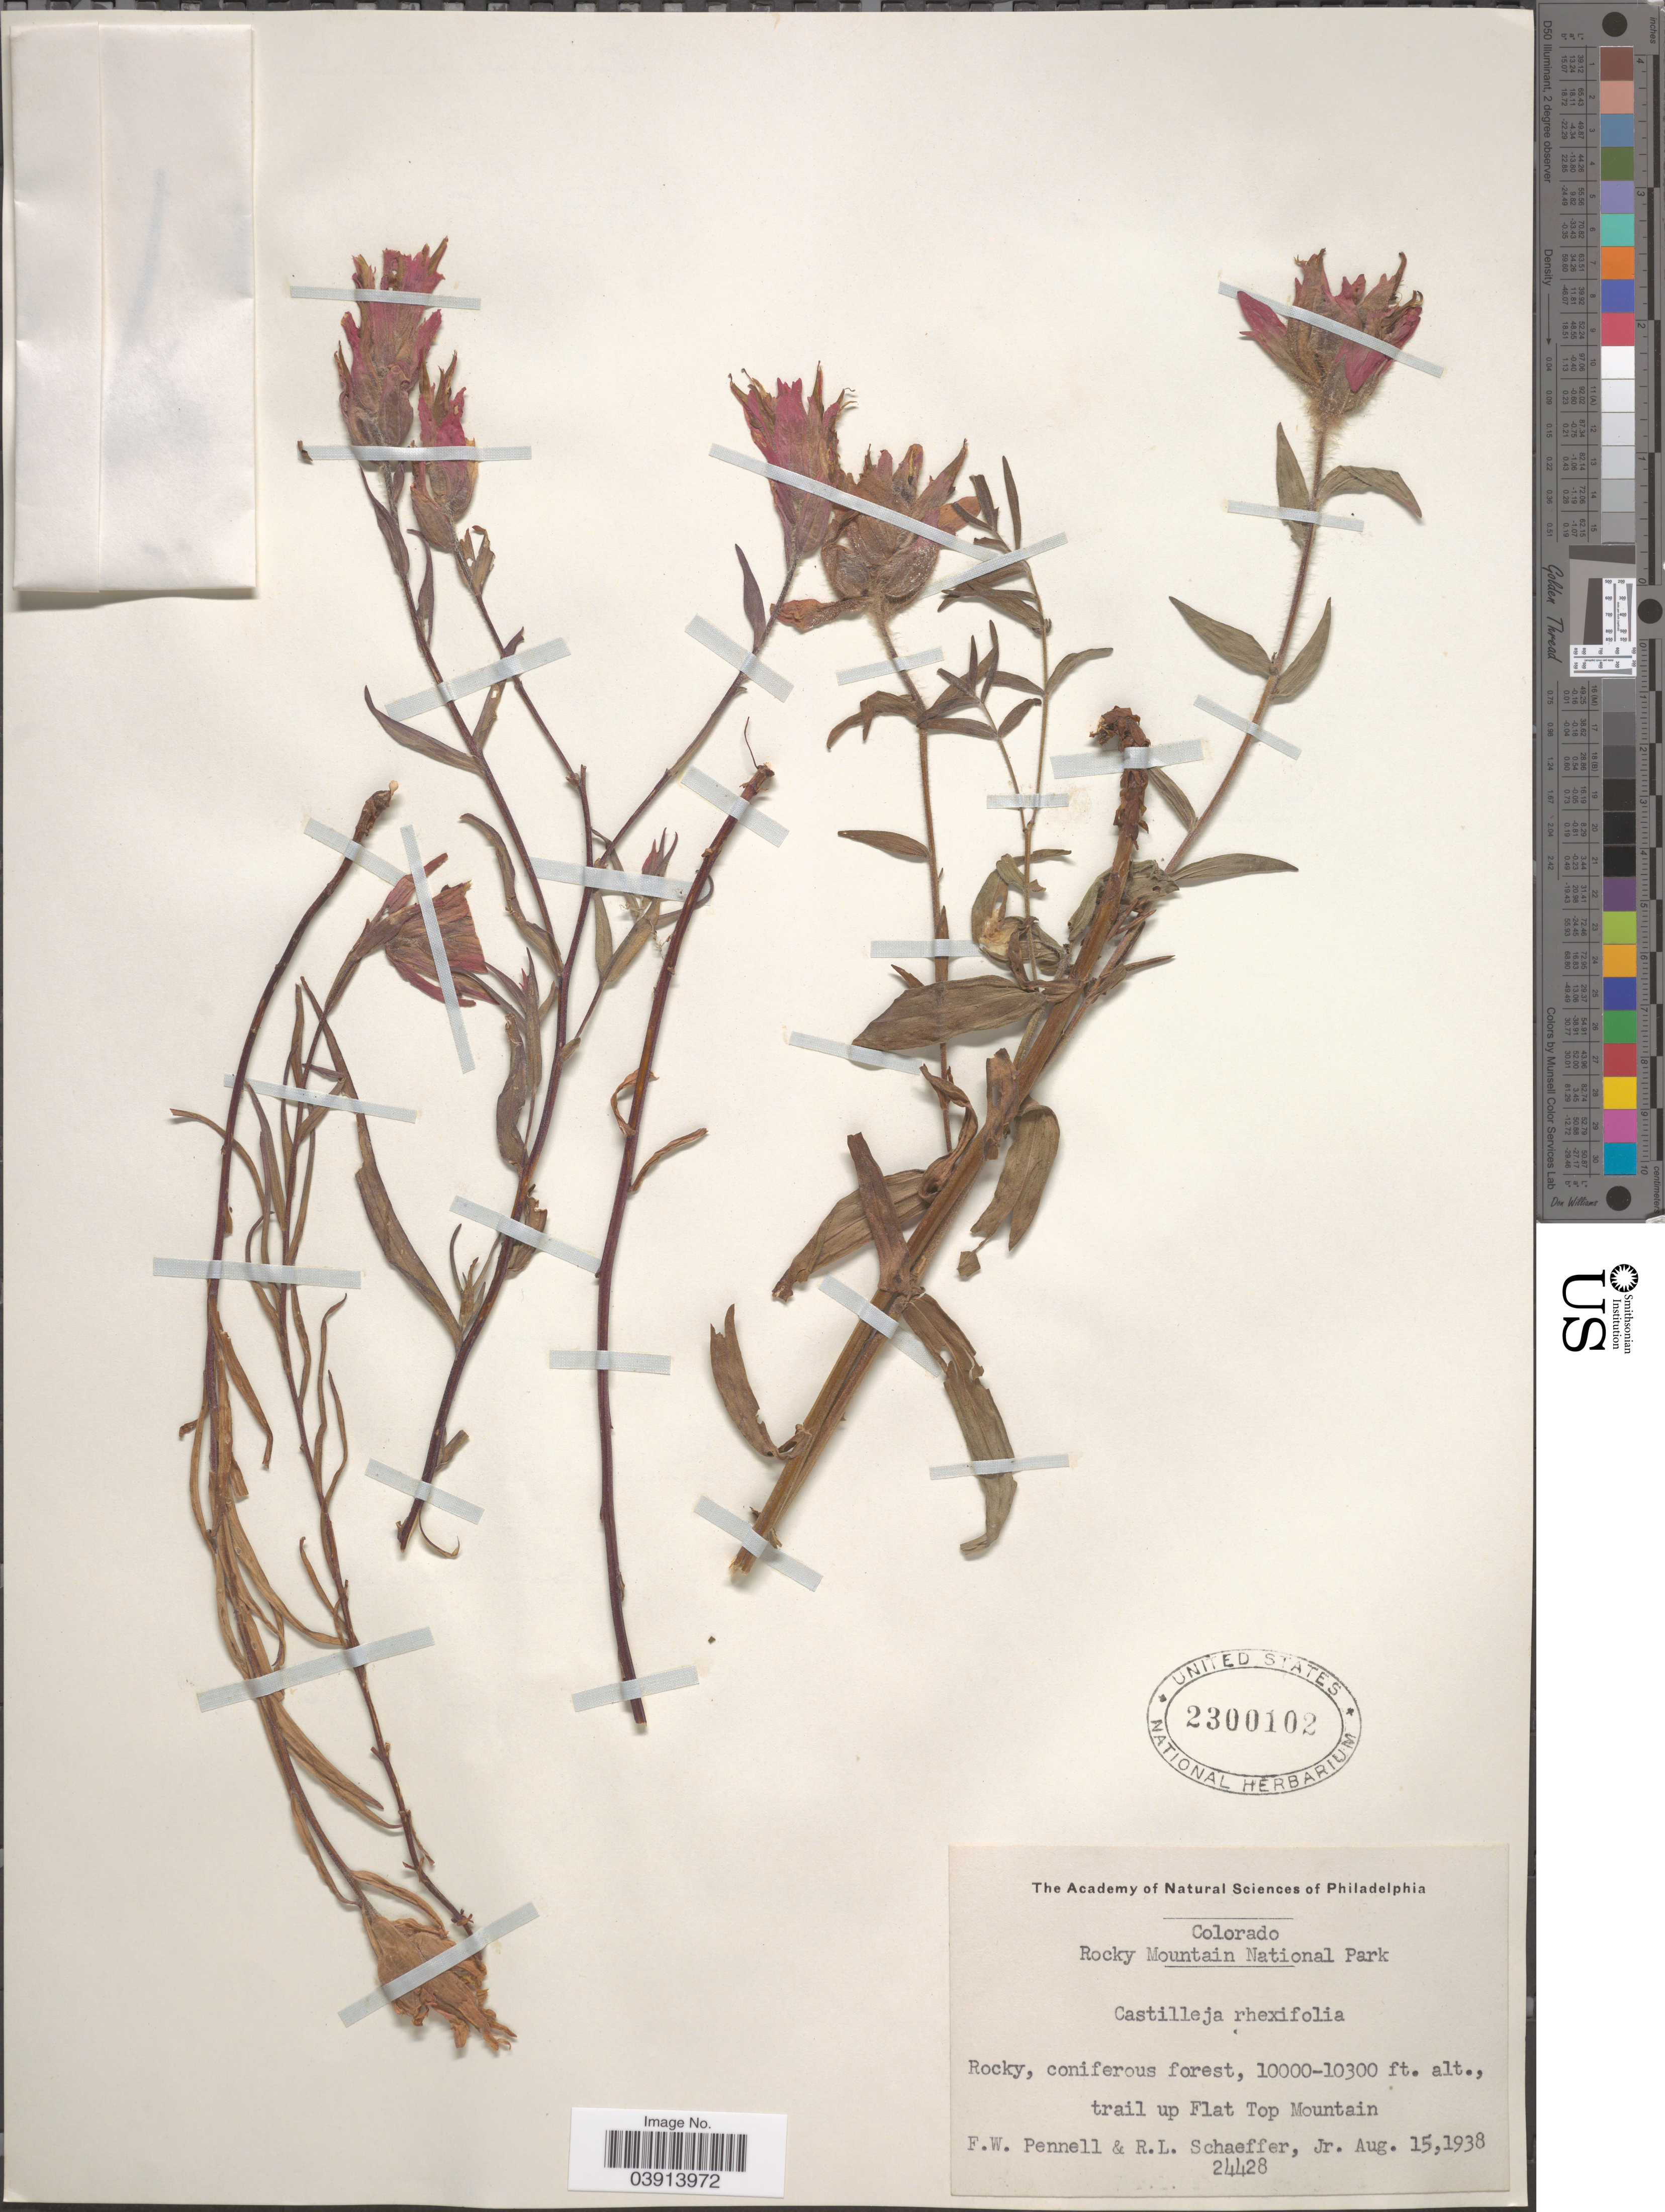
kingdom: Plantae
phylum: Tracheophyta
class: Magnoliopsida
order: Lamiales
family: Orobanchaceae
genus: Castilleja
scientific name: Castilleja rhexiifolia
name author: Rydb.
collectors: F. W. Pennell & R. L. Schaeffer Jr.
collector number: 24428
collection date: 1938-08-15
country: United States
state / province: Colorado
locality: Rocky Mountain National Park. Trail up Flat Top mountain.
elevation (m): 3048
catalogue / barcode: US 2300102